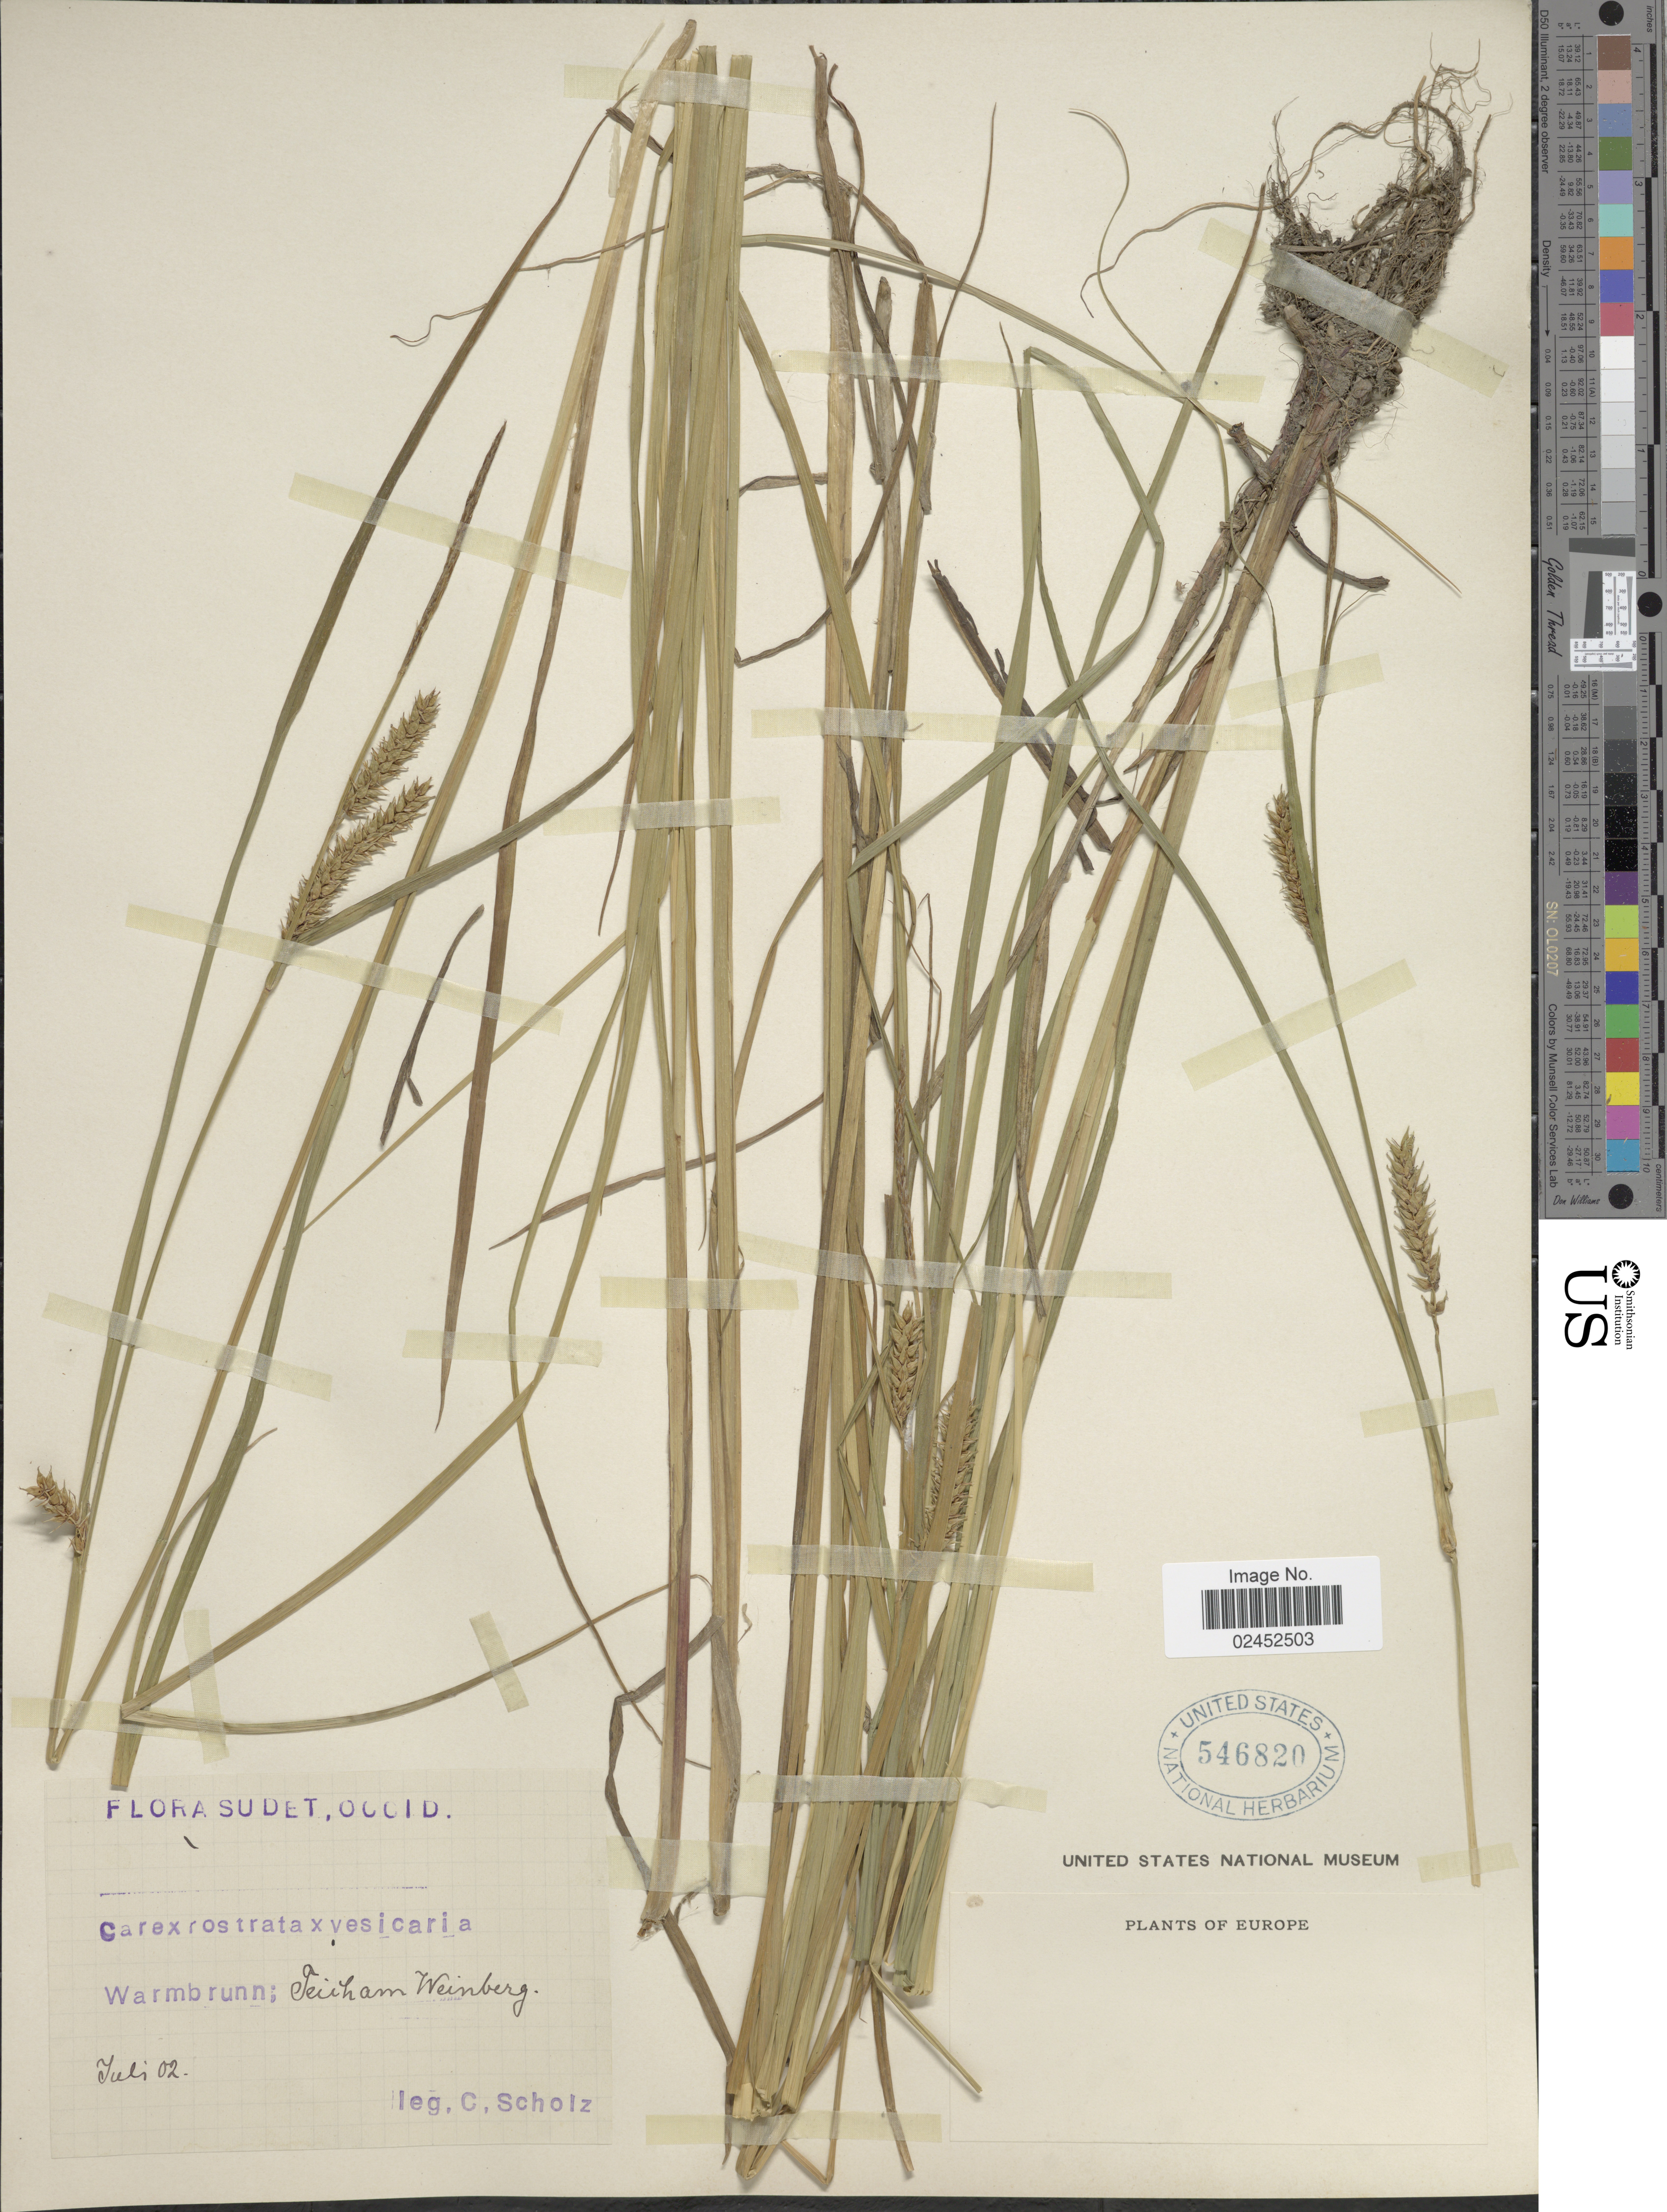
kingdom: Plantae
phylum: Tracheophyta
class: Liliopsida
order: Poales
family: Cyperaceae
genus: Carex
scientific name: Carex rostrata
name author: Stokes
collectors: C. Scholz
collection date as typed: Transcribed d/m/y: /7/2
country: Poland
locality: Sudet. Occid, Warmbrunn, Teicham Weinberg, Europe.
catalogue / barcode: US 546820